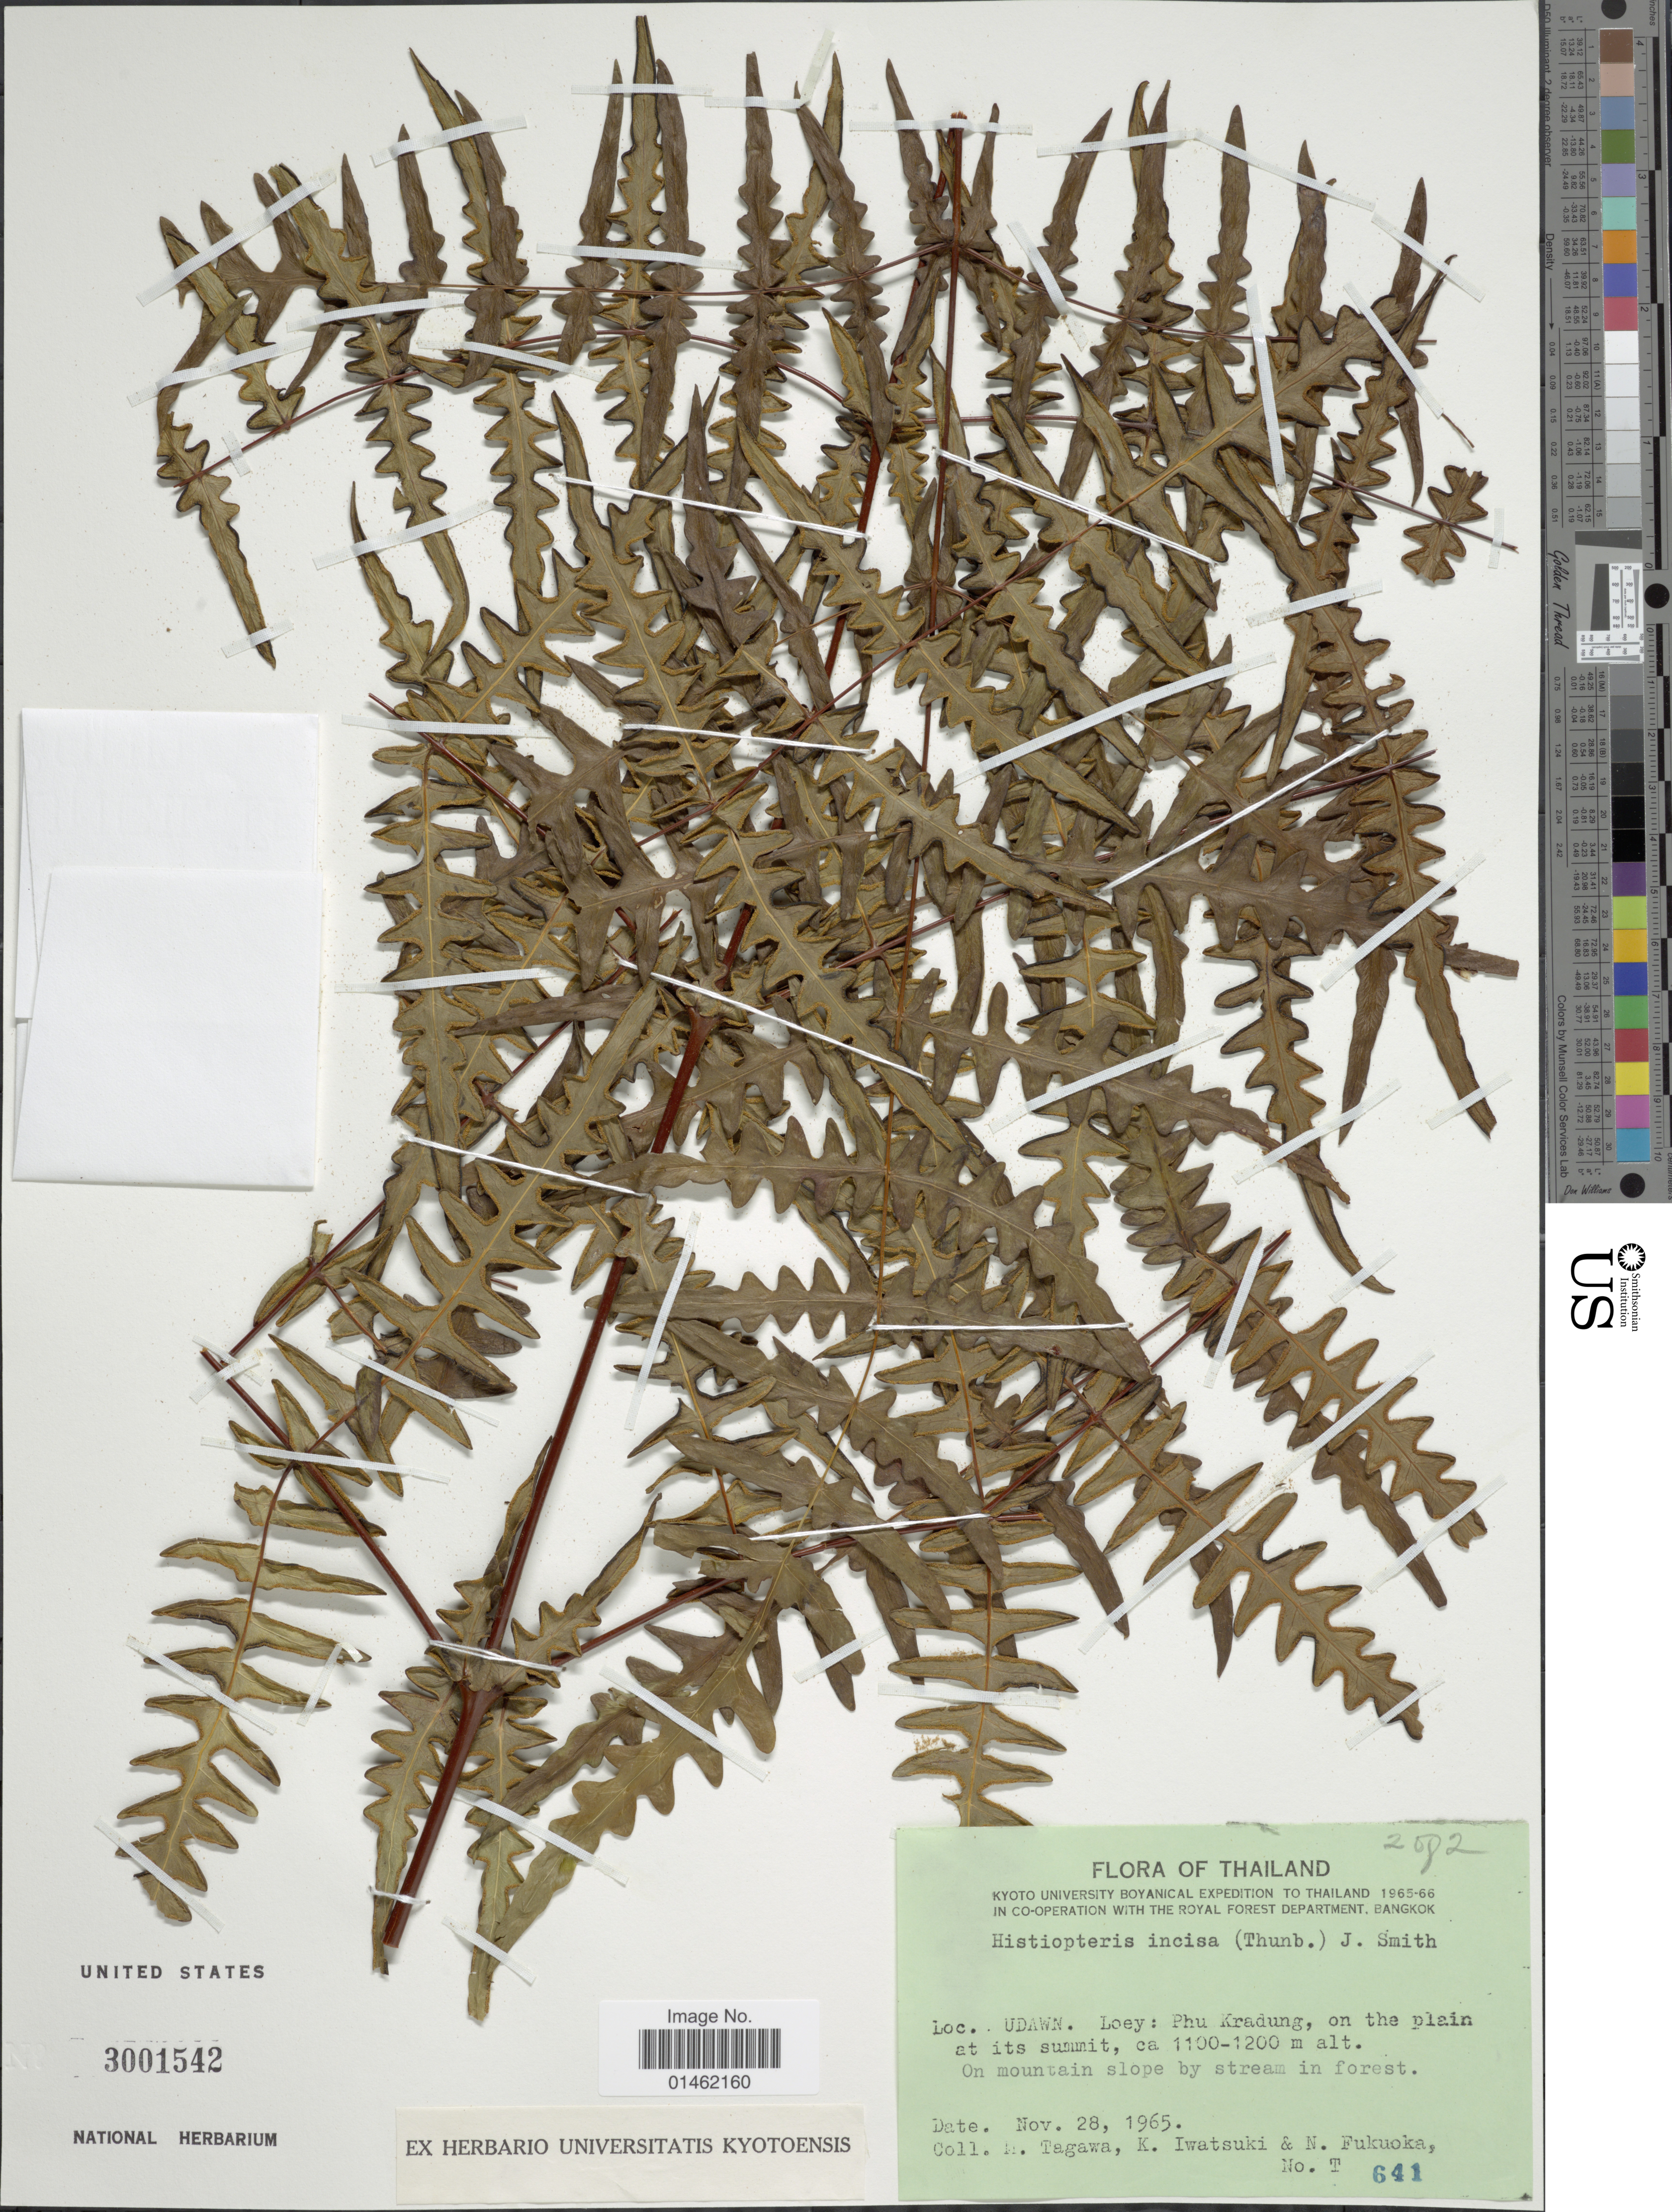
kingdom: Plantae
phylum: Tracheophyta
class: Polypodiopsida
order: Polypodiales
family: Dennstaedtiaceae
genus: Histiopteris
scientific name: Histiopteris incisa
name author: (Thunb.) J. Sm.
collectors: M. Tagawa, K. Iwatsuki & N. Fukuoka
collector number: T 641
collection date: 1965-11-28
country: Thailand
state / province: Loei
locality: Udawn. Loey: Phu Kradung, on the plain at its summit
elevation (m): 1100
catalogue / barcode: US 3001542